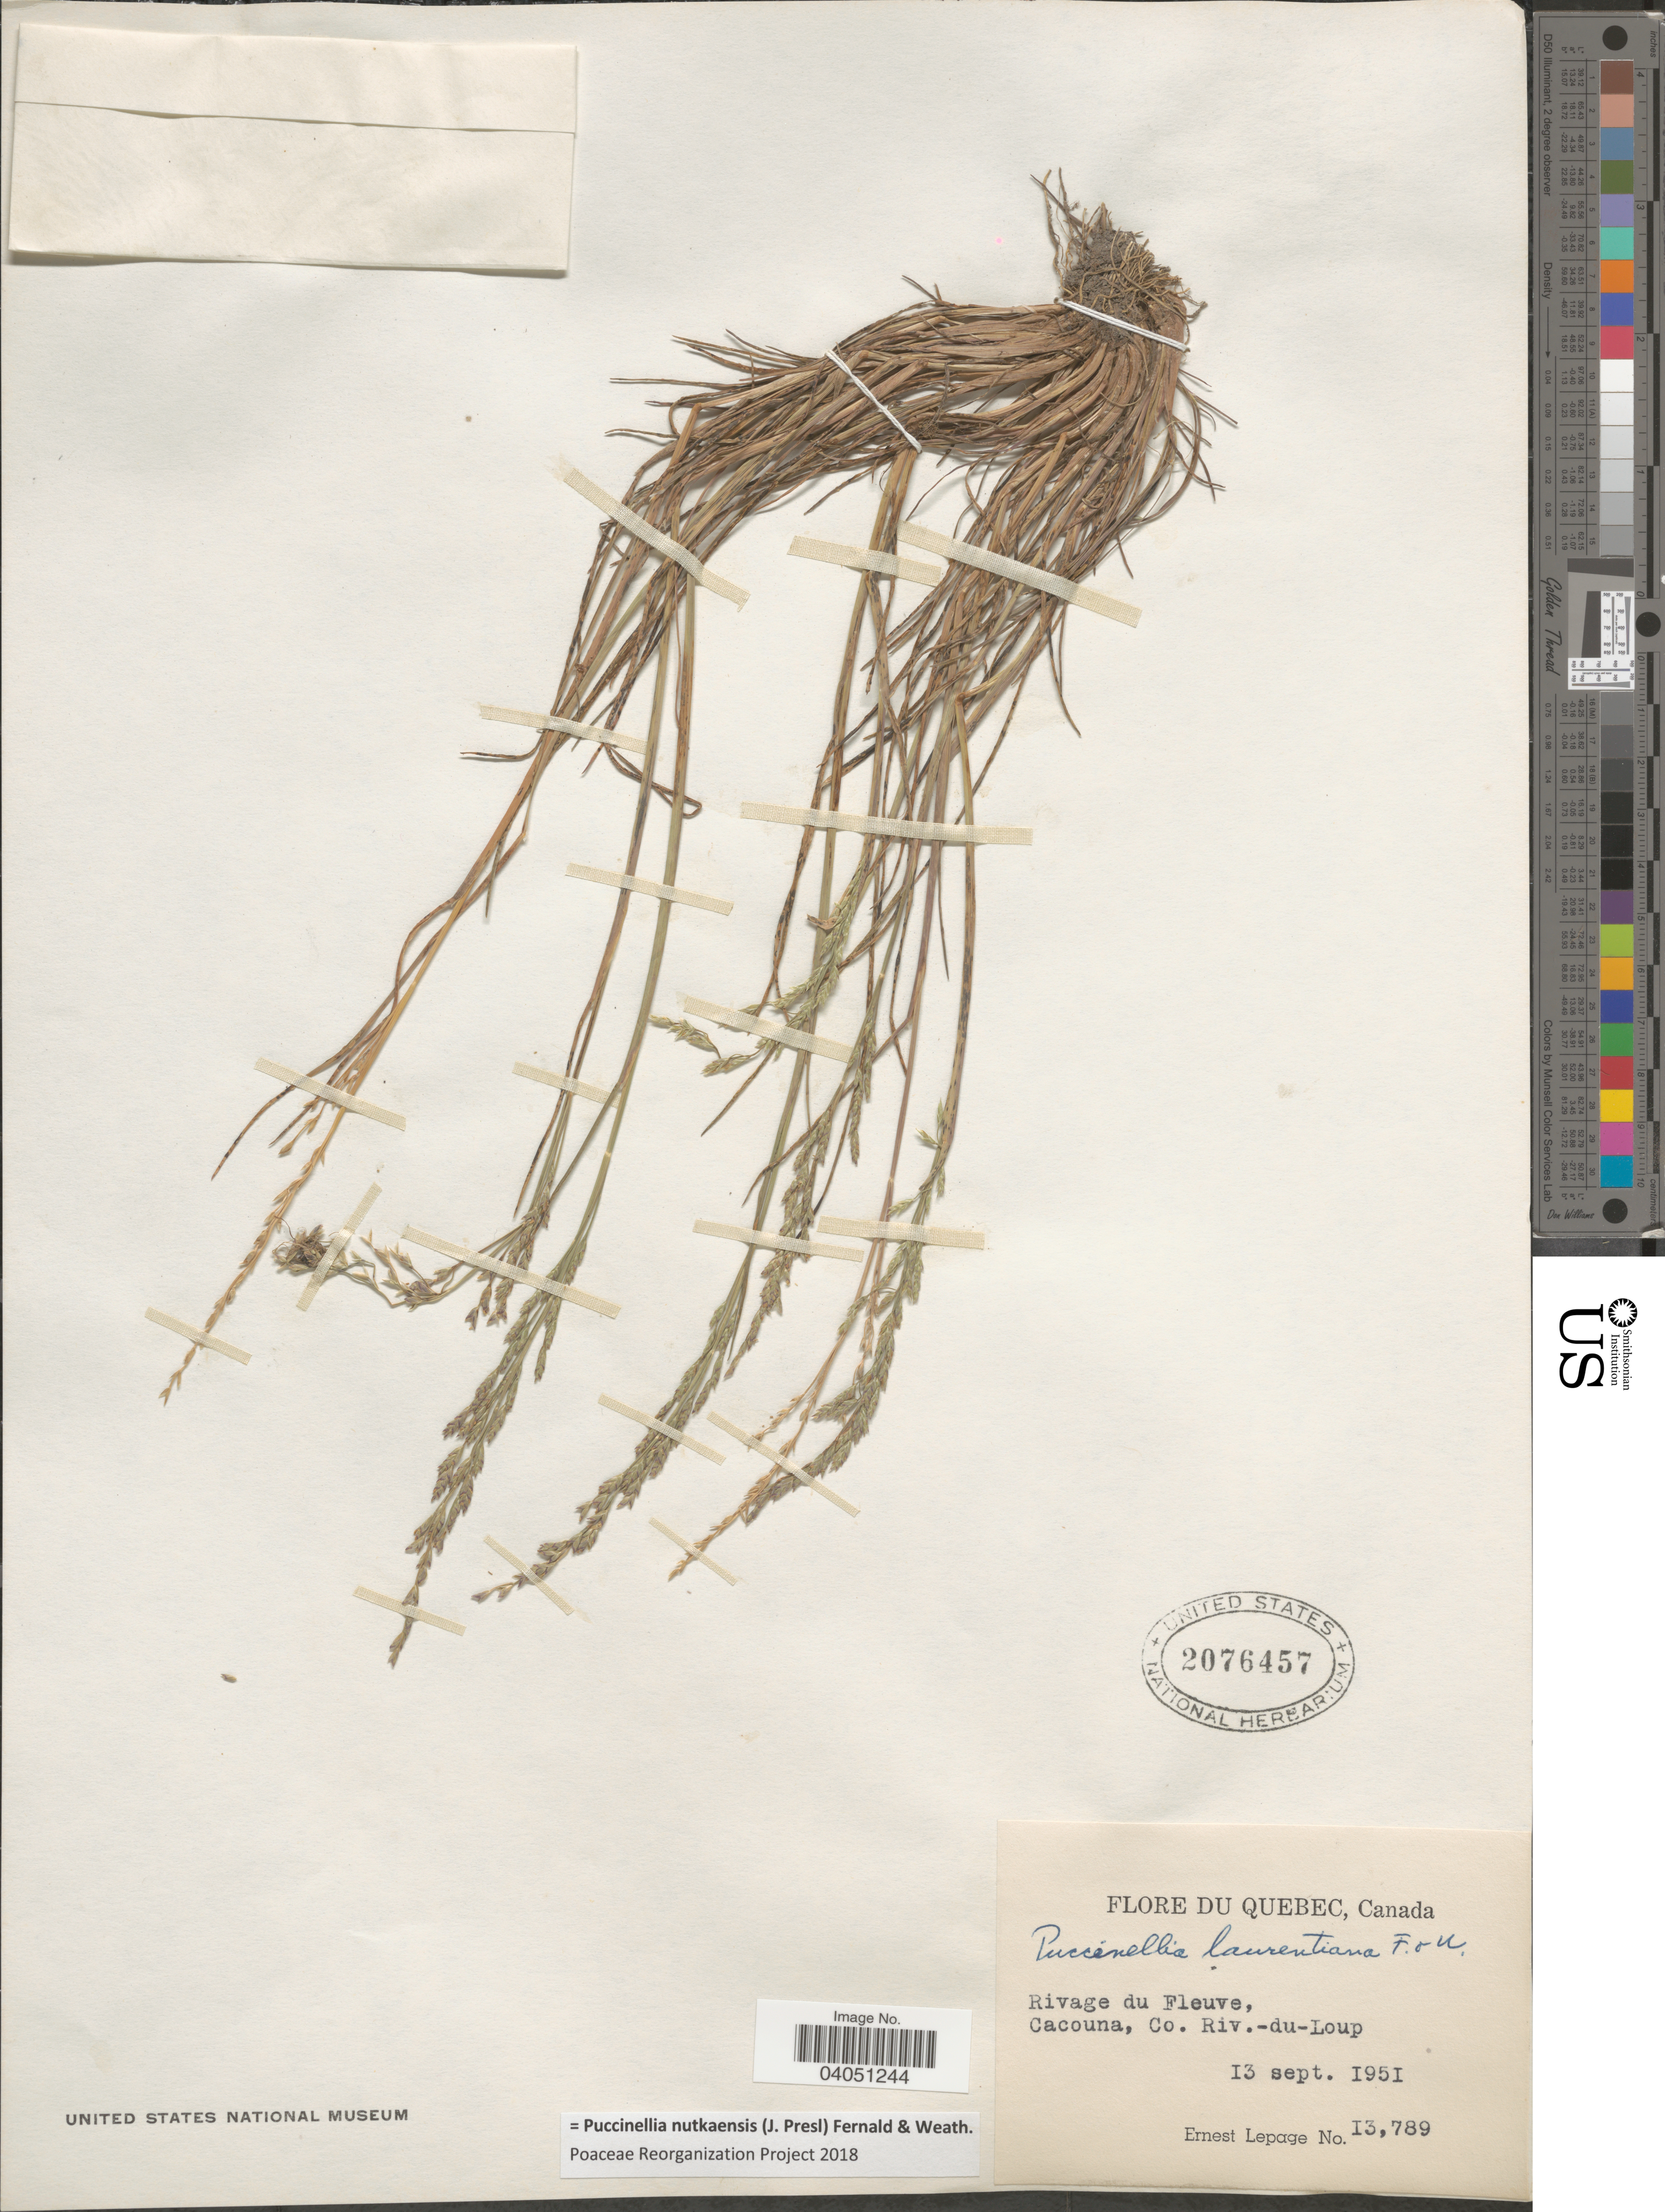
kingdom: Plantae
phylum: Tracheophyta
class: Liliopsida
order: Poales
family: Poaceae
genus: Puccinellia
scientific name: Puccinellia nutkaensis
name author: (J. Presl) Fernald & Weath.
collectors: E. Lepage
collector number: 13789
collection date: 1951-09-13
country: Canada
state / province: Quebec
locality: Rivage du Fleuve, Cacouna, Co. Riv.-du-Loup.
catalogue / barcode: US 2076457